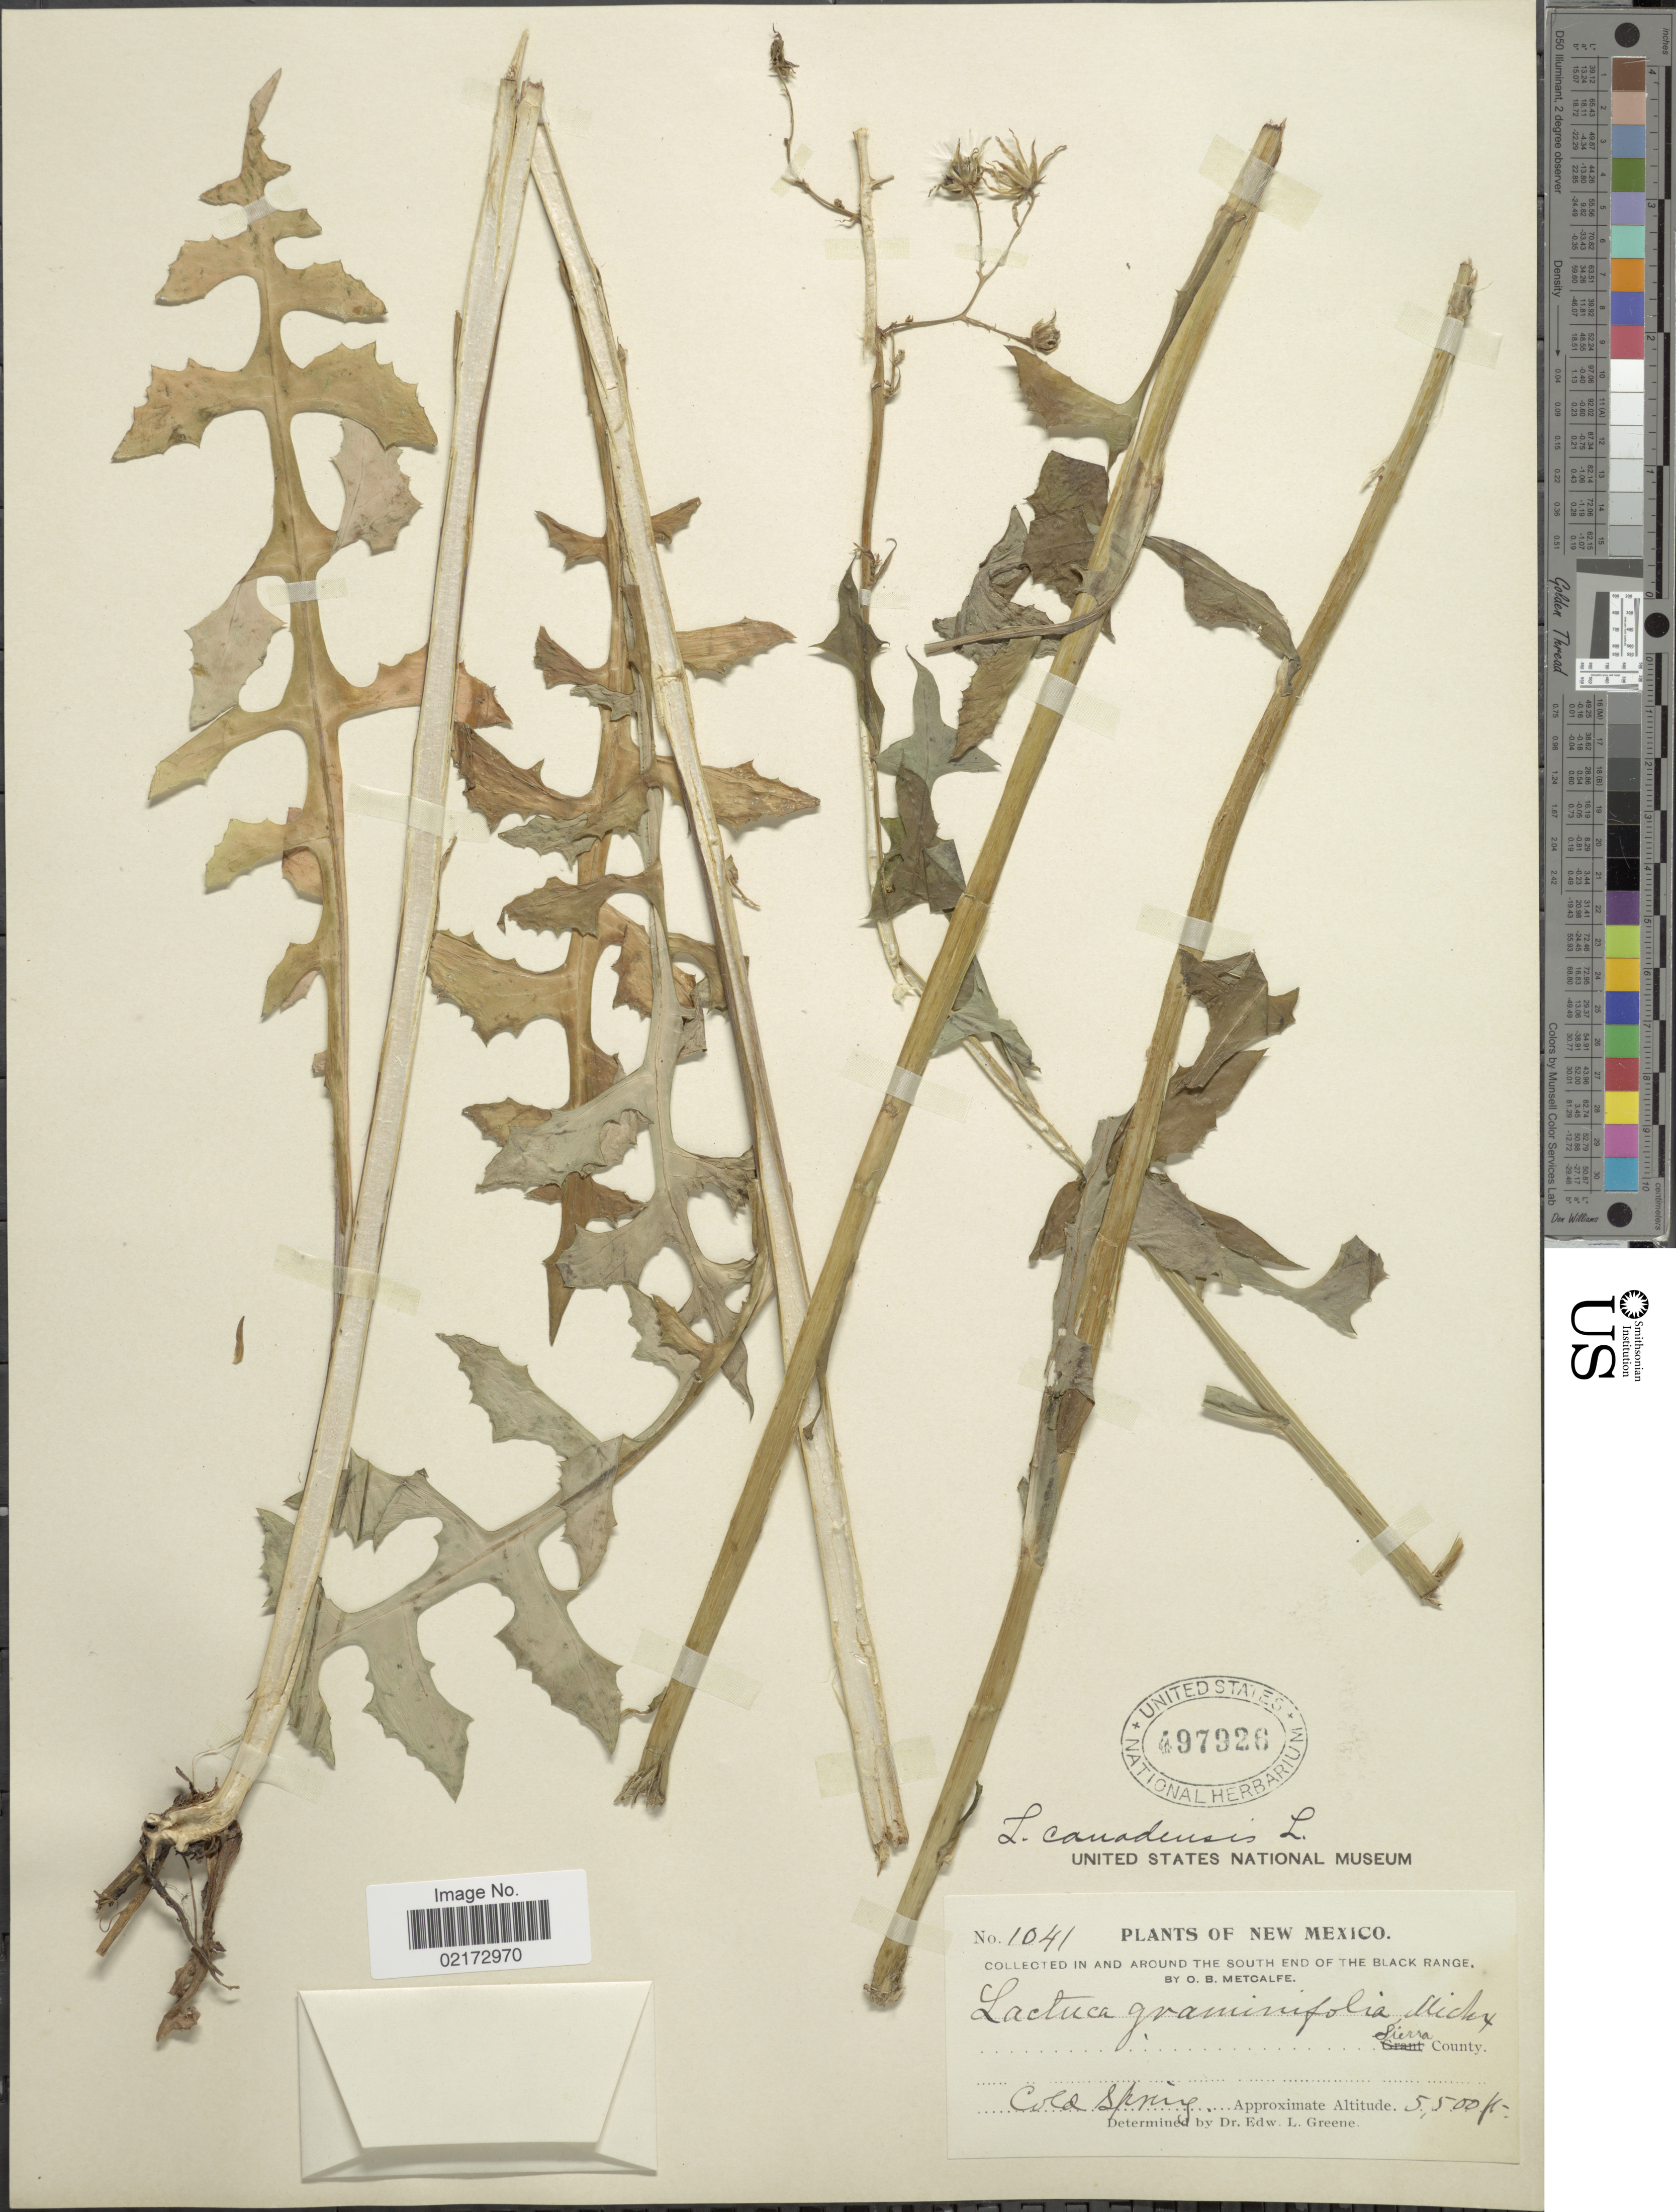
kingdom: Plantae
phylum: Tracheophyta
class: Magnoliopsida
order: Asterales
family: Asteraceae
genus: Lactuca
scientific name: Lactuca canadensis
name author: L.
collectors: O. B. Metcalfe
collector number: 1041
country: United States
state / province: New Mexico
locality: In and around the South end of the Black Range, Sierra County, Cold Spring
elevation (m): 1676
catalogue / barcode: US 497926